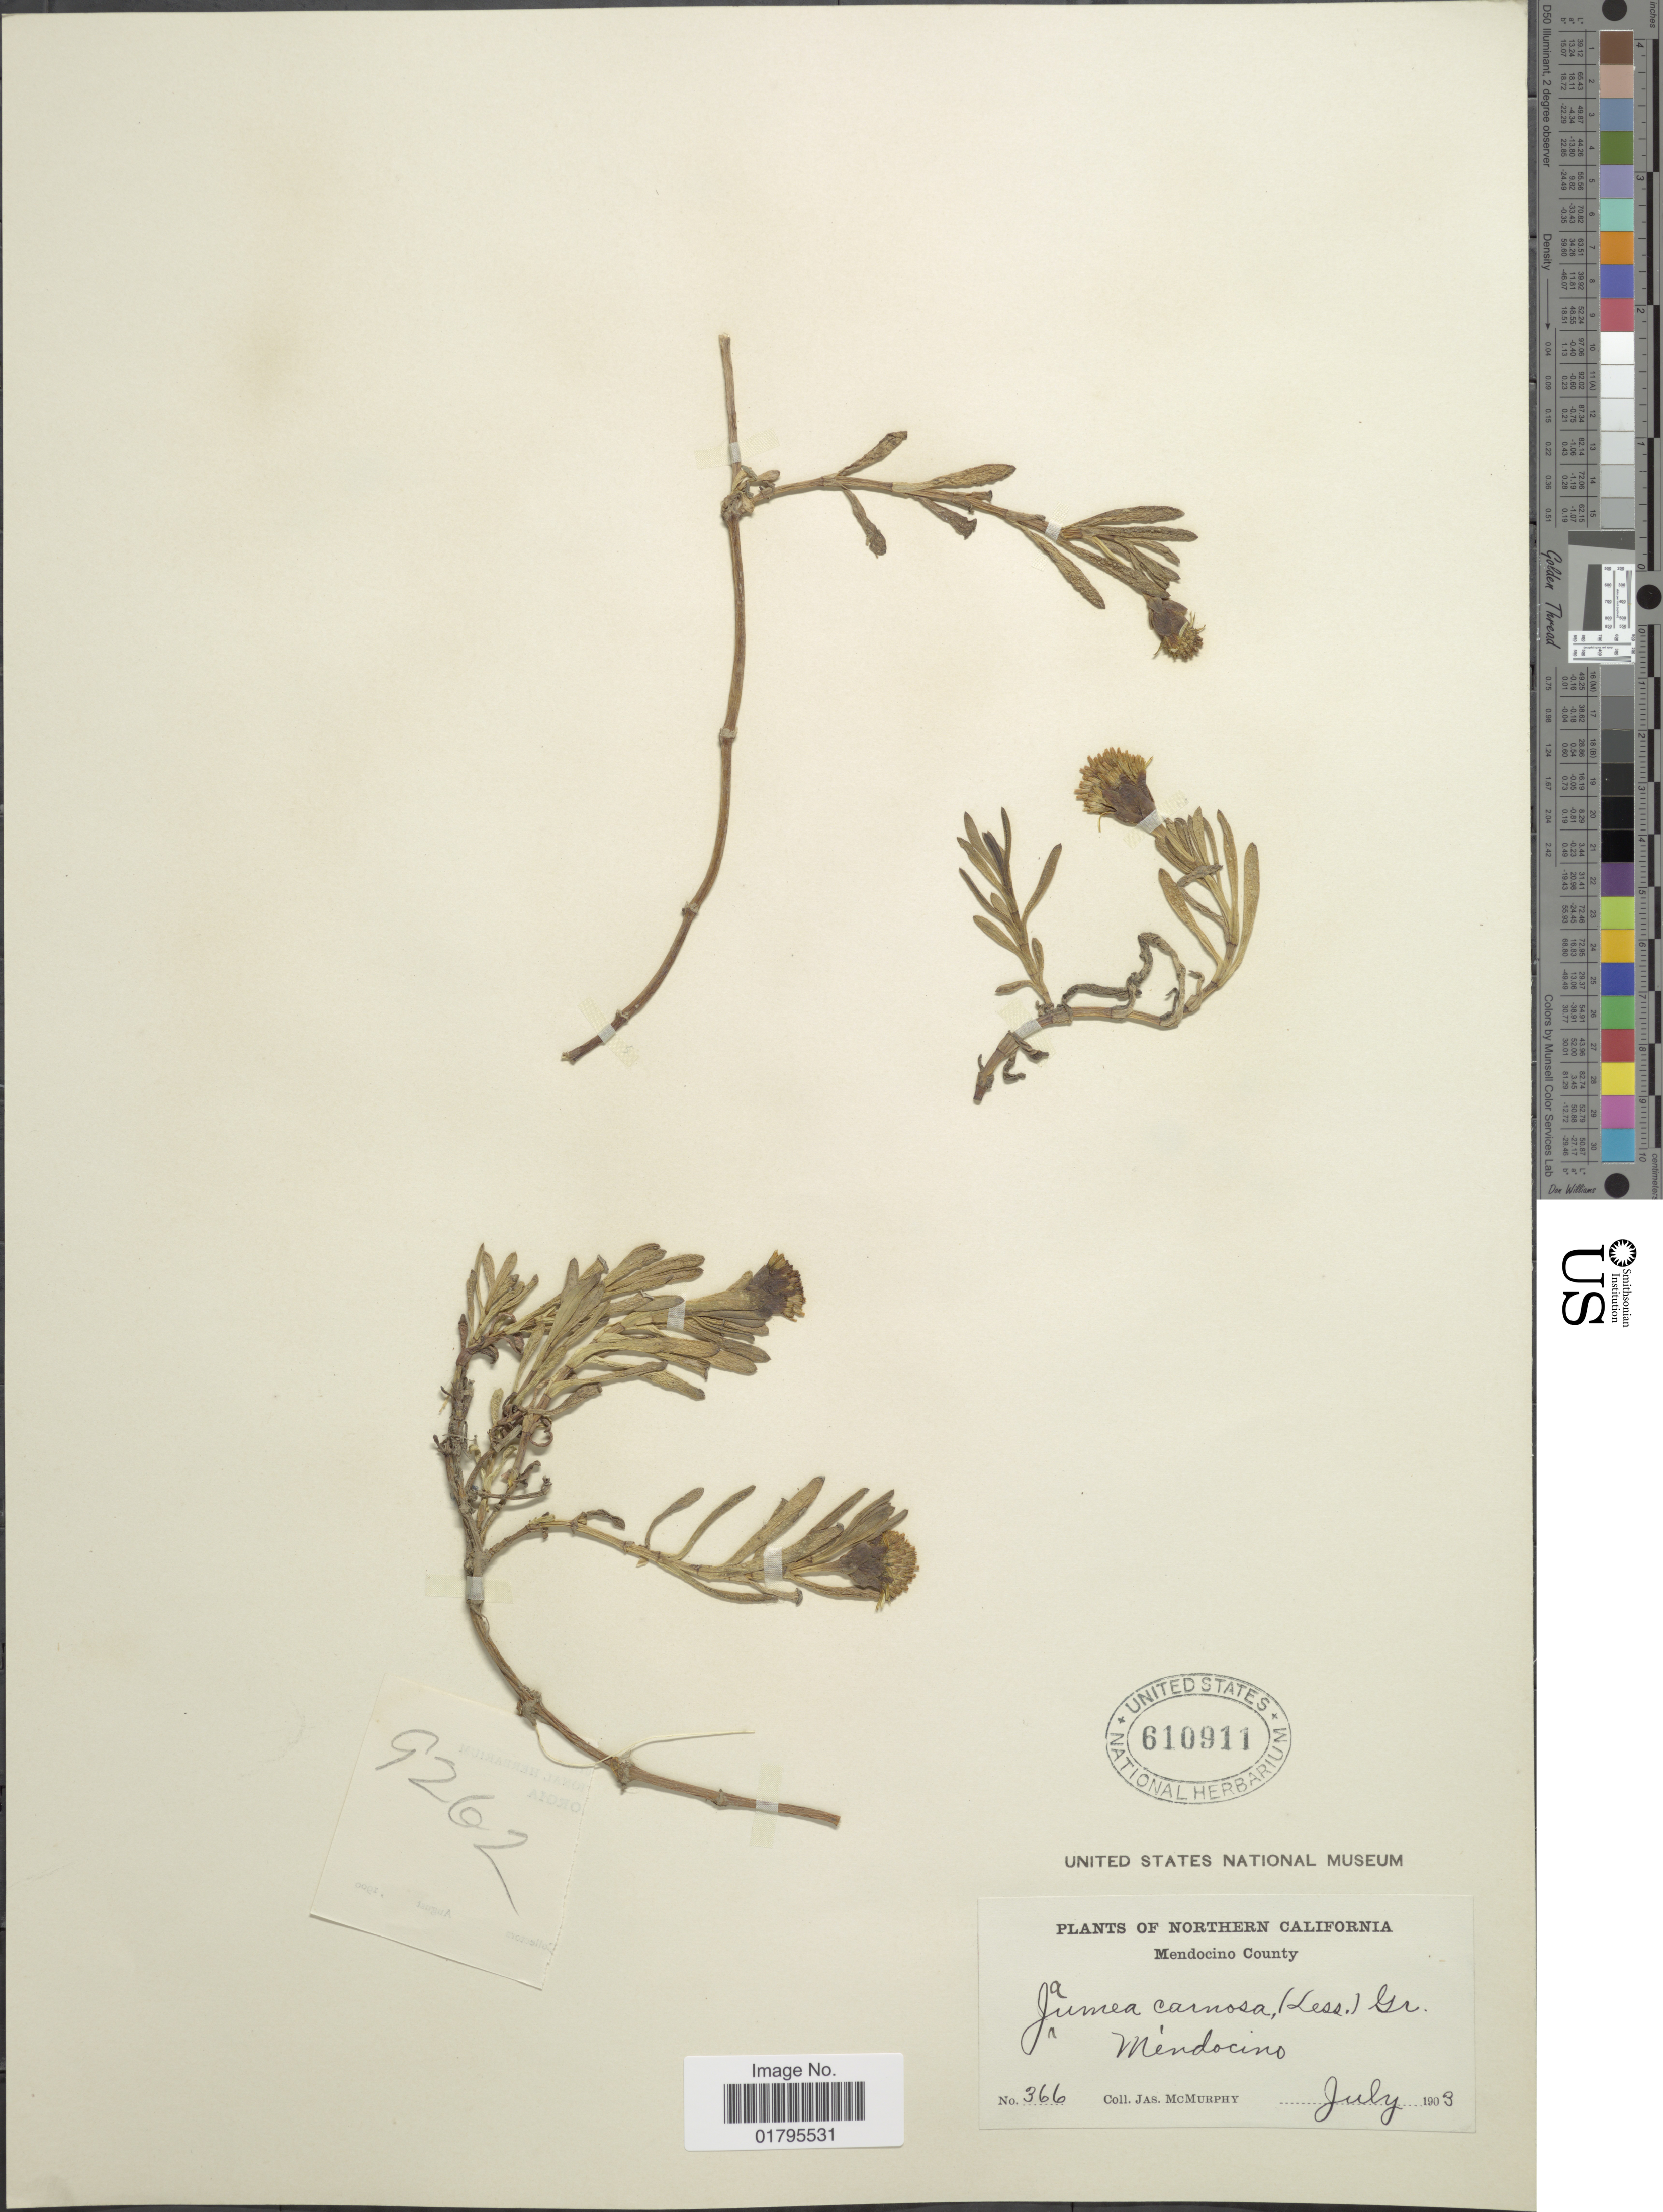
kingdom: Plantae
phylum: Tracheophyta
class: Magnoliopsida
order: Asterales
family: Asteraceae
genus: Jaumea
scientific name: Jaumea carnosa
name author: (Less.) A. Gray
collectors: J. McMurphy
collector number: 366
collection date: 1903-07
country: United States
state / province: California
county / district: Mendocino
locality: Northern California, Mendocino County, Mendocino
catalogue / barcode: US 610911